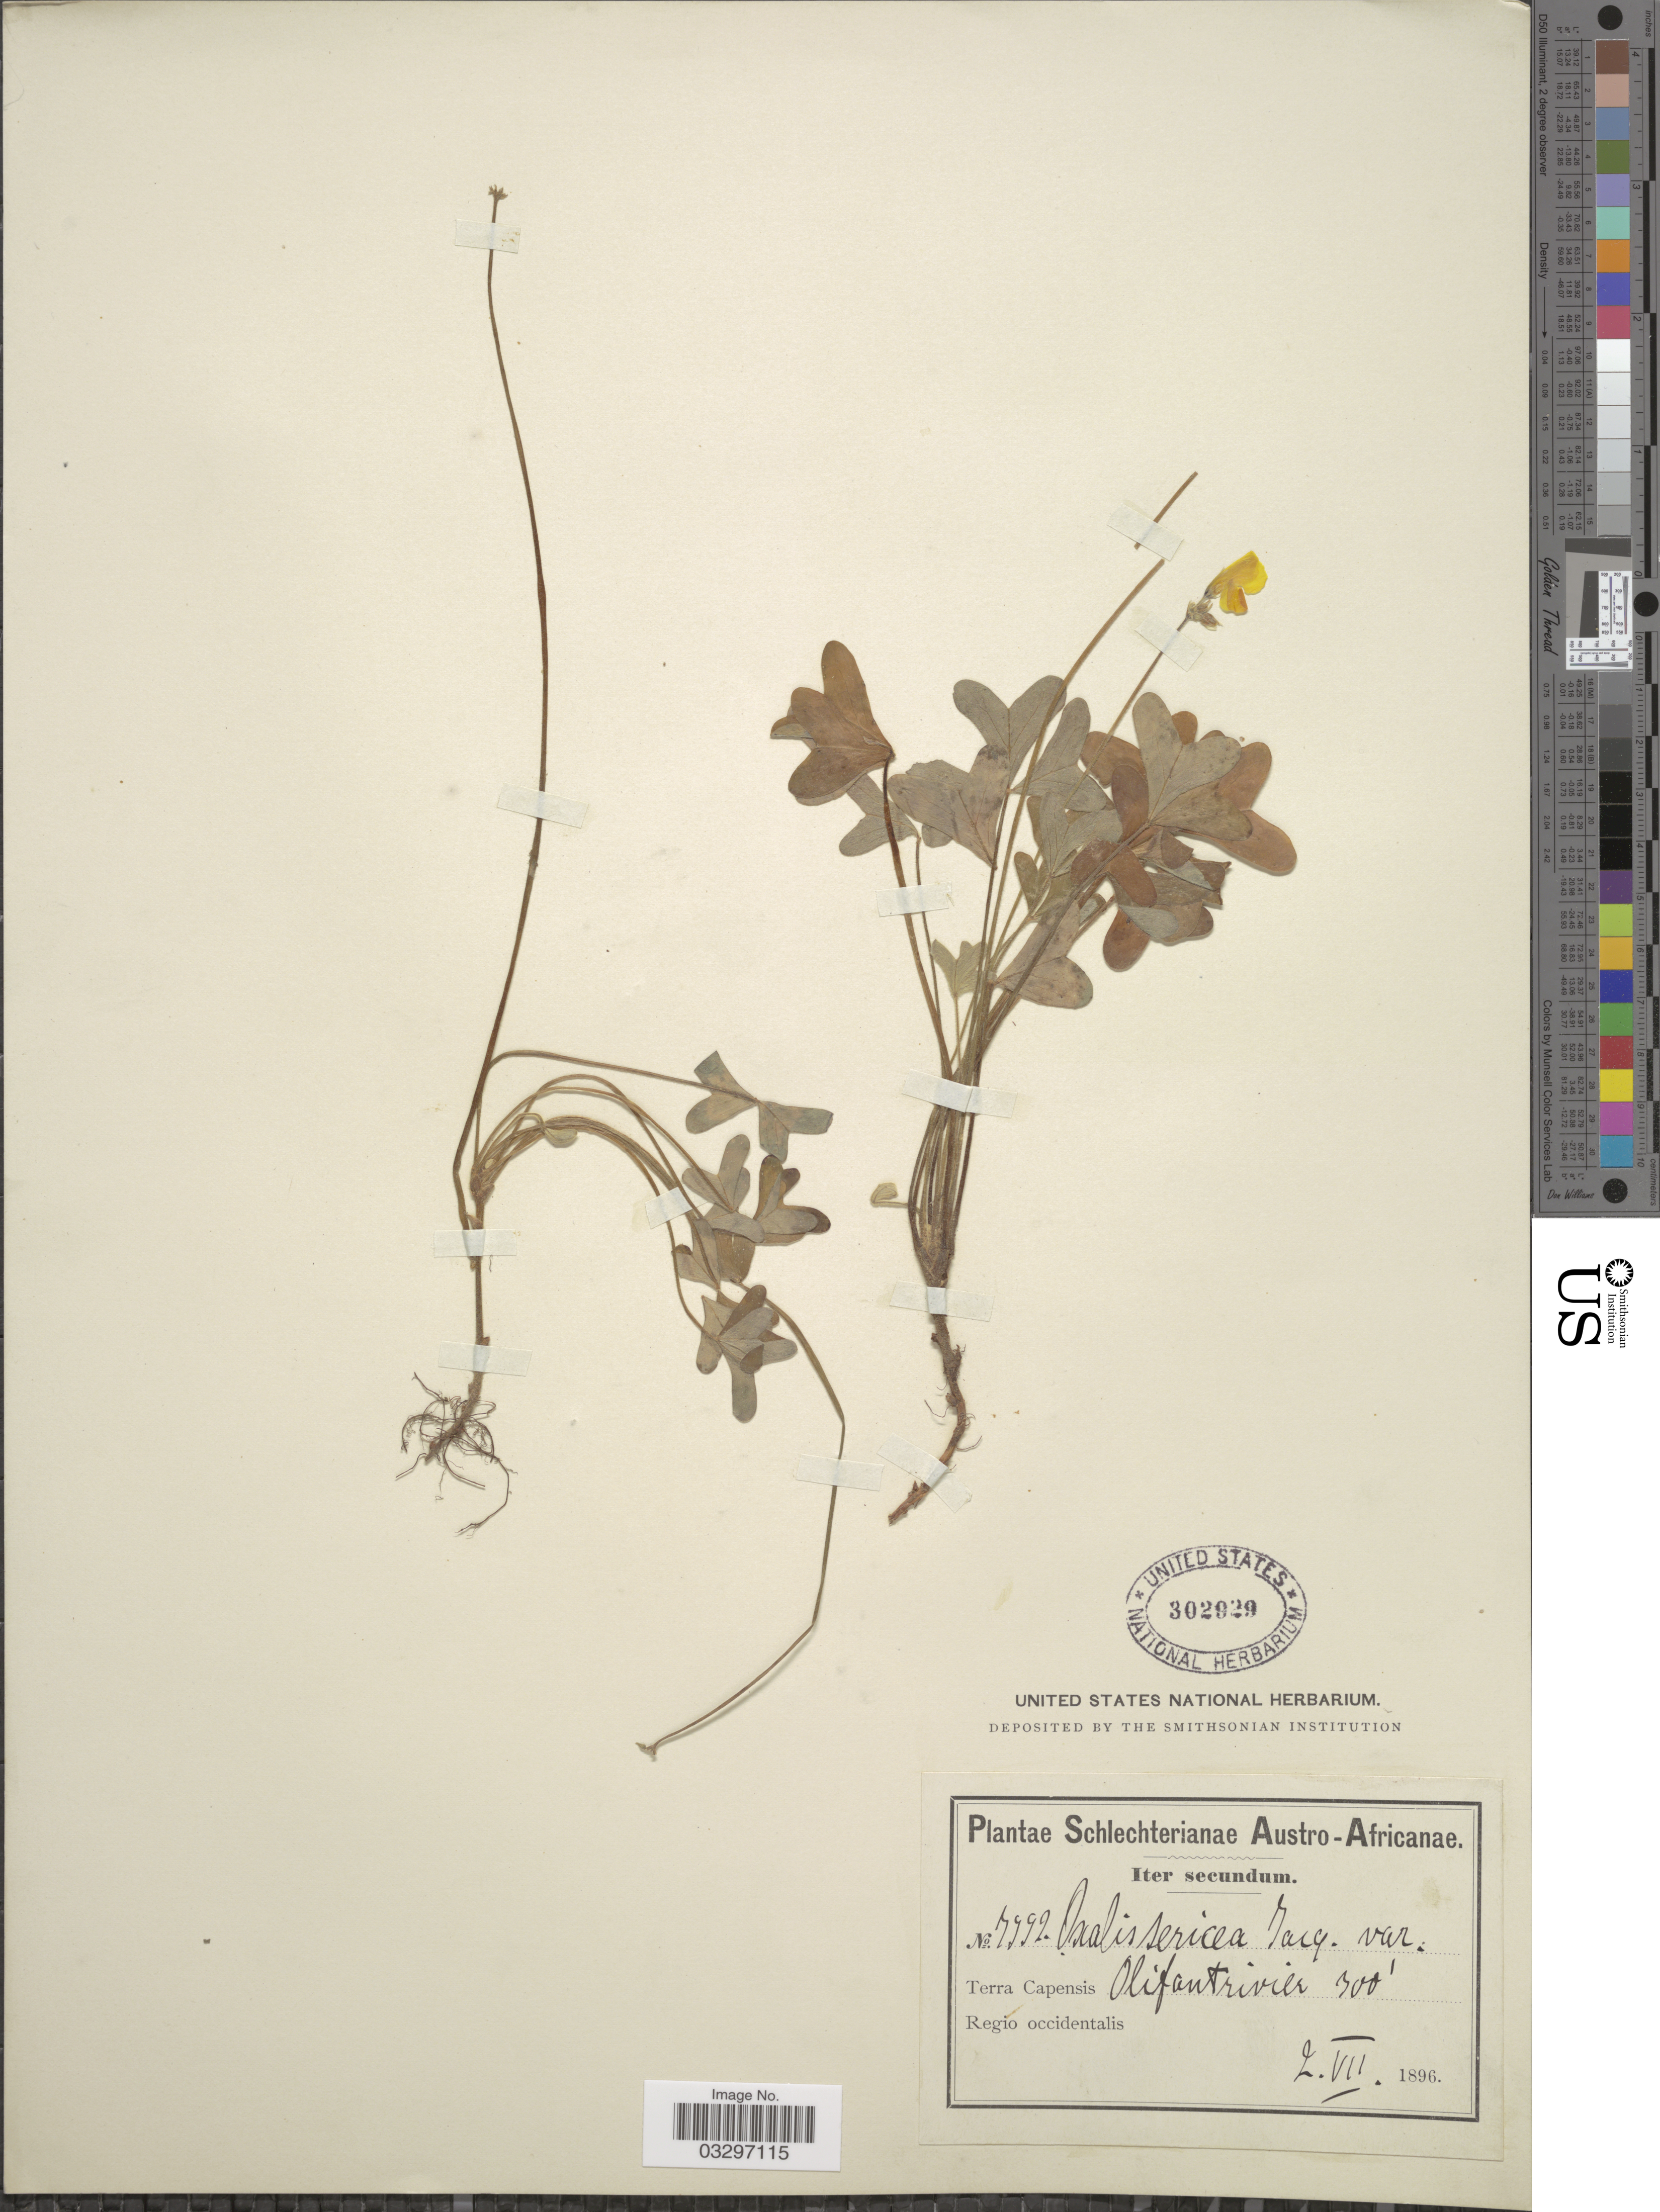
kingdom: Plantae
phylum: Tracheophyta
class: Magnoliopsida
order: Oxalidales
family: Oxalidaceae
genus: Oxalis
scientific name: Oxalis sericea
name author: Thunb.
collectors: Schlechter, --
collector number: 7992*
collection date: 1896-07-02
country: South Africa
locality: Austro-Africanae, Terra Capensis, Olifantrivier, Regio occidentalis.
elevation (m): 91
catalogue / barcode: US 302929